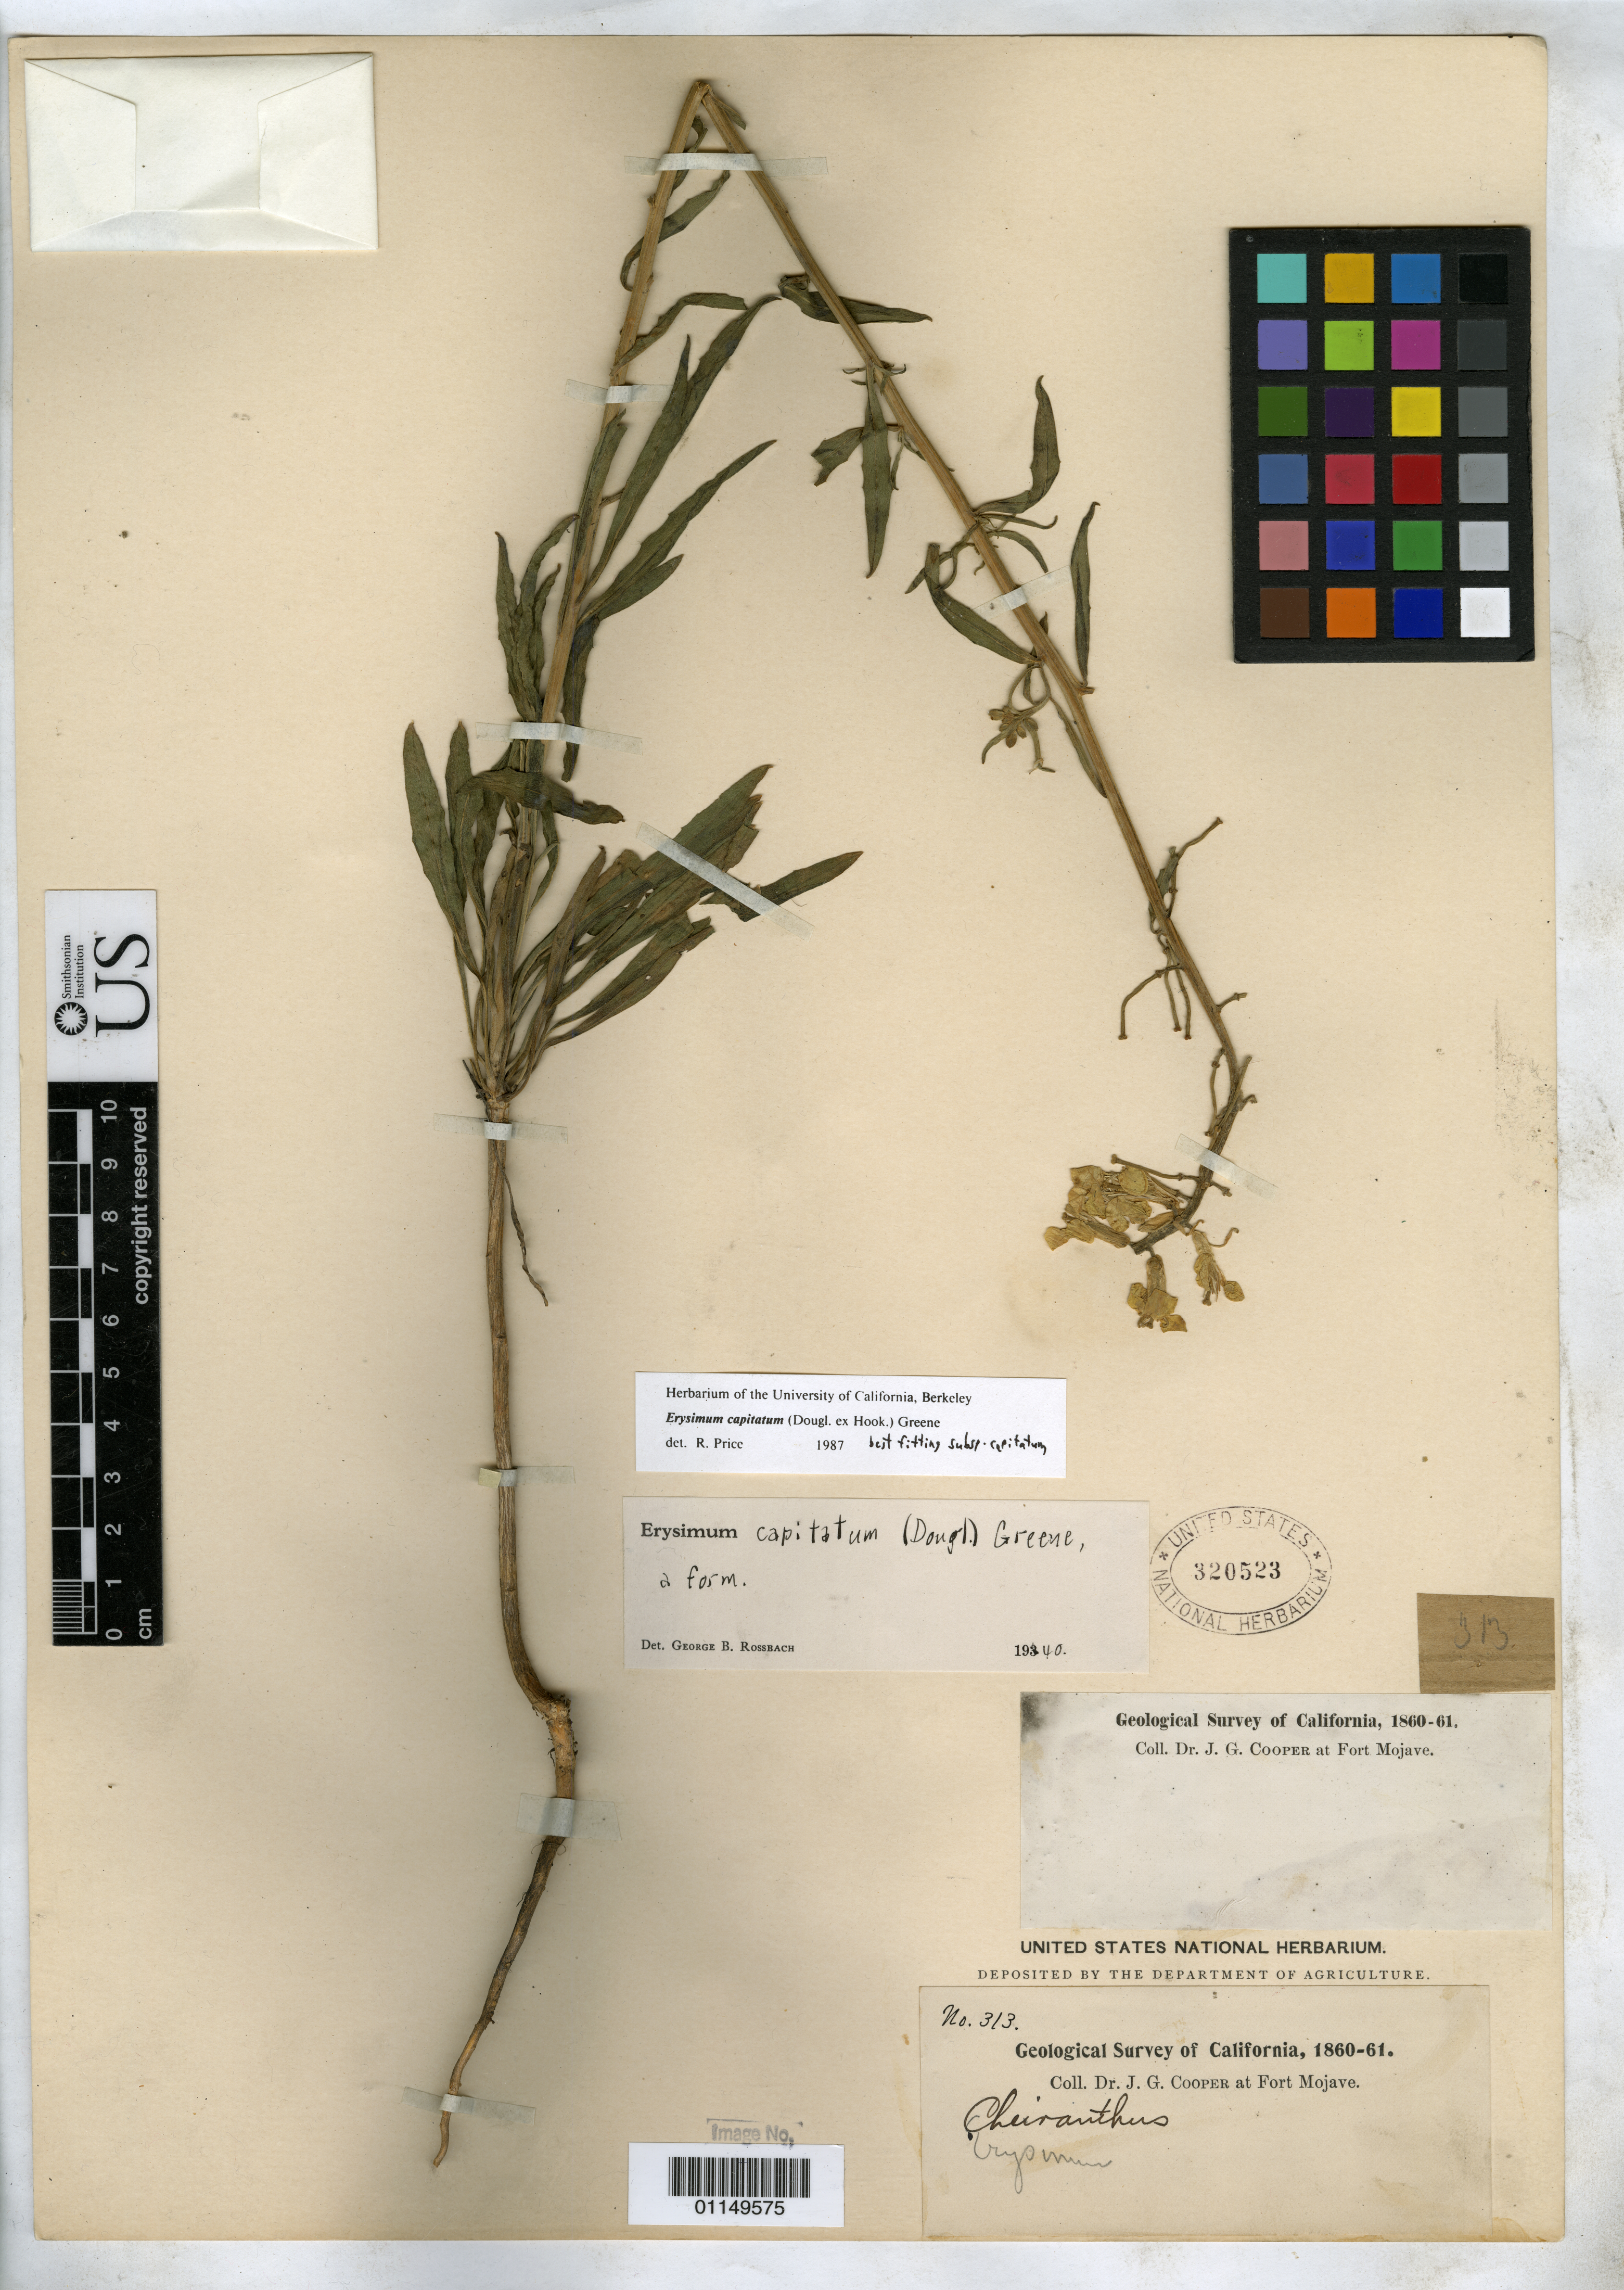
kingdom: Plantae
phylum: Tracheophyta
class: Magnoliopsida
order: Brassicales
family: Brassicaceae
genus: Erysimum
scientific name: Erysimum capitatum subsp. capitatum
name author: (Douglas ex Hook.) Greene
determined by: Price, R.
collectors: J. G. Cooper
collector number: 313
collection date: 1860/1861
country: United States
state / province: California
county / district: San Bernardino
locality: Fort Mojave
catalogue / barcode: US 320523